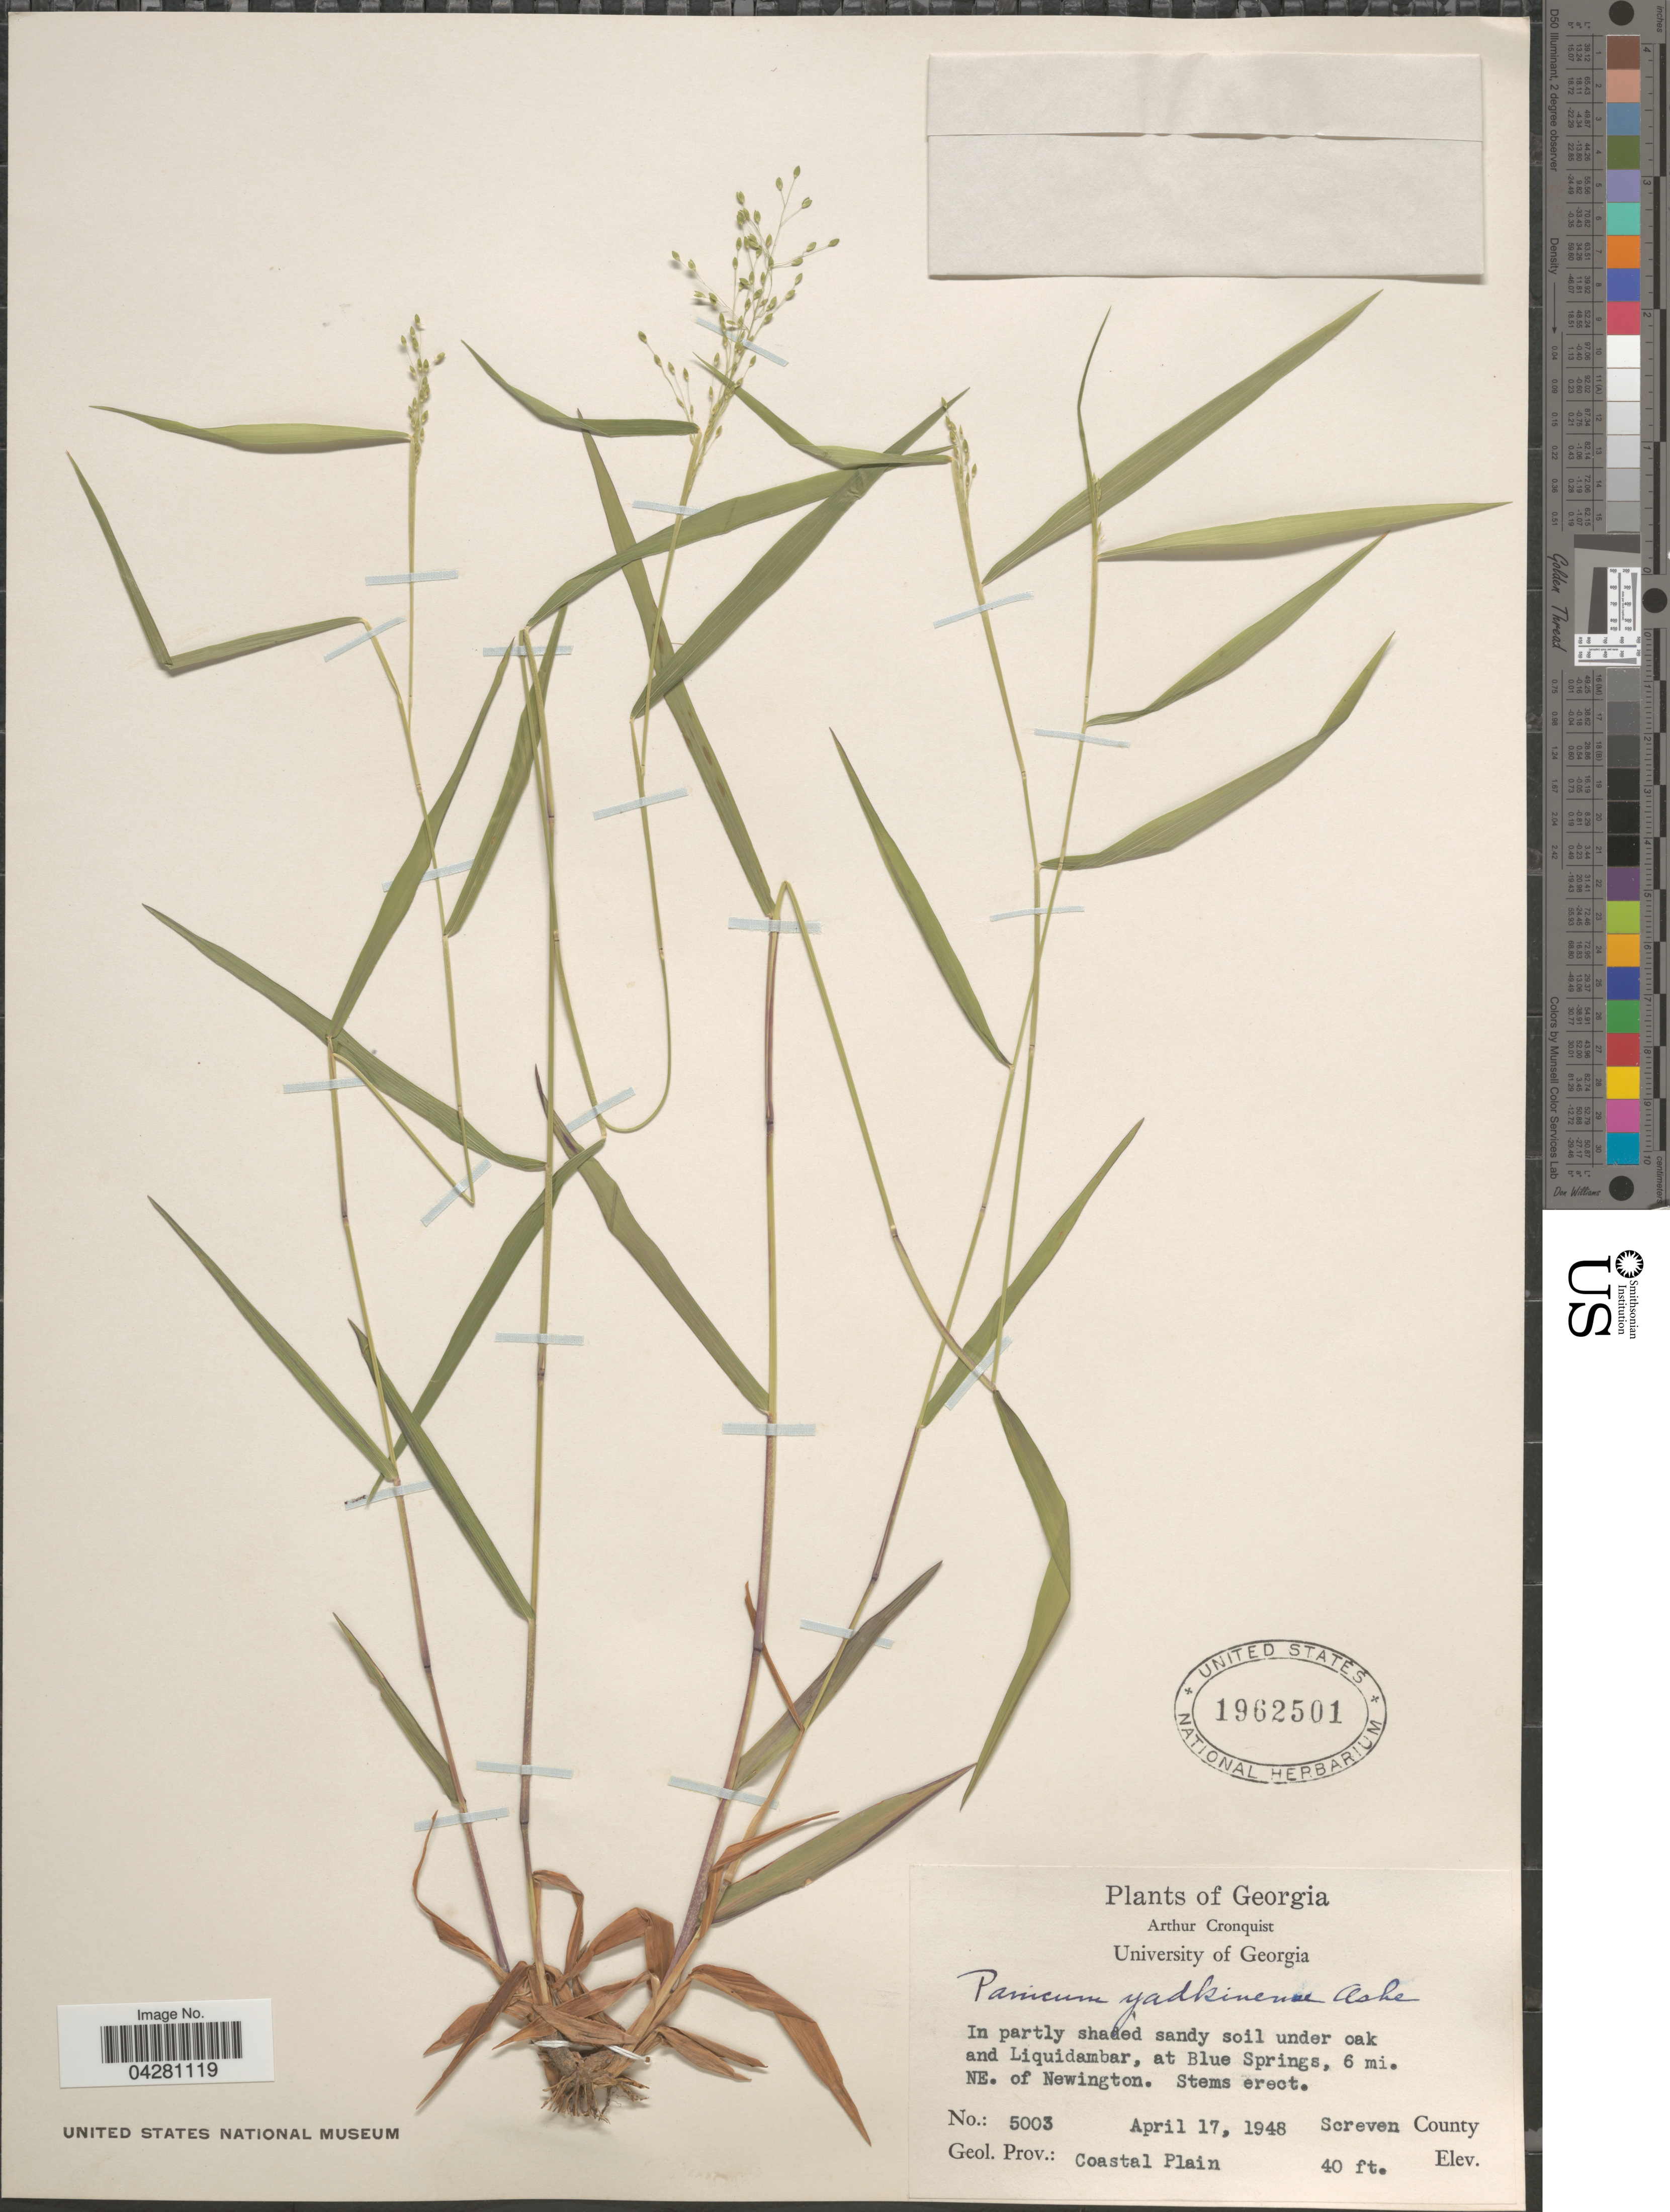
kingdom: Plantae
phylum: Tracheophyta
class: Liliopsida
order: Poales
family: Poaceae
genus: Dichanthelium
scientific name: Dichanthelium dichotomum var. dichotomum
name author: (L.) Gould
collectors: A. J. Cronquist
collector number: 5003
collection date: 1948-04-17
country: United States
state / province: Georgia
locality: In partly shaded sandy soil under oak and Liquidambar, at Blue Springs, 6 mi. NE. of Newington. Screven County. Geol. Prov.: Coastal Plain.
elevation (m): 12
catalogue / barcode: US 1962501